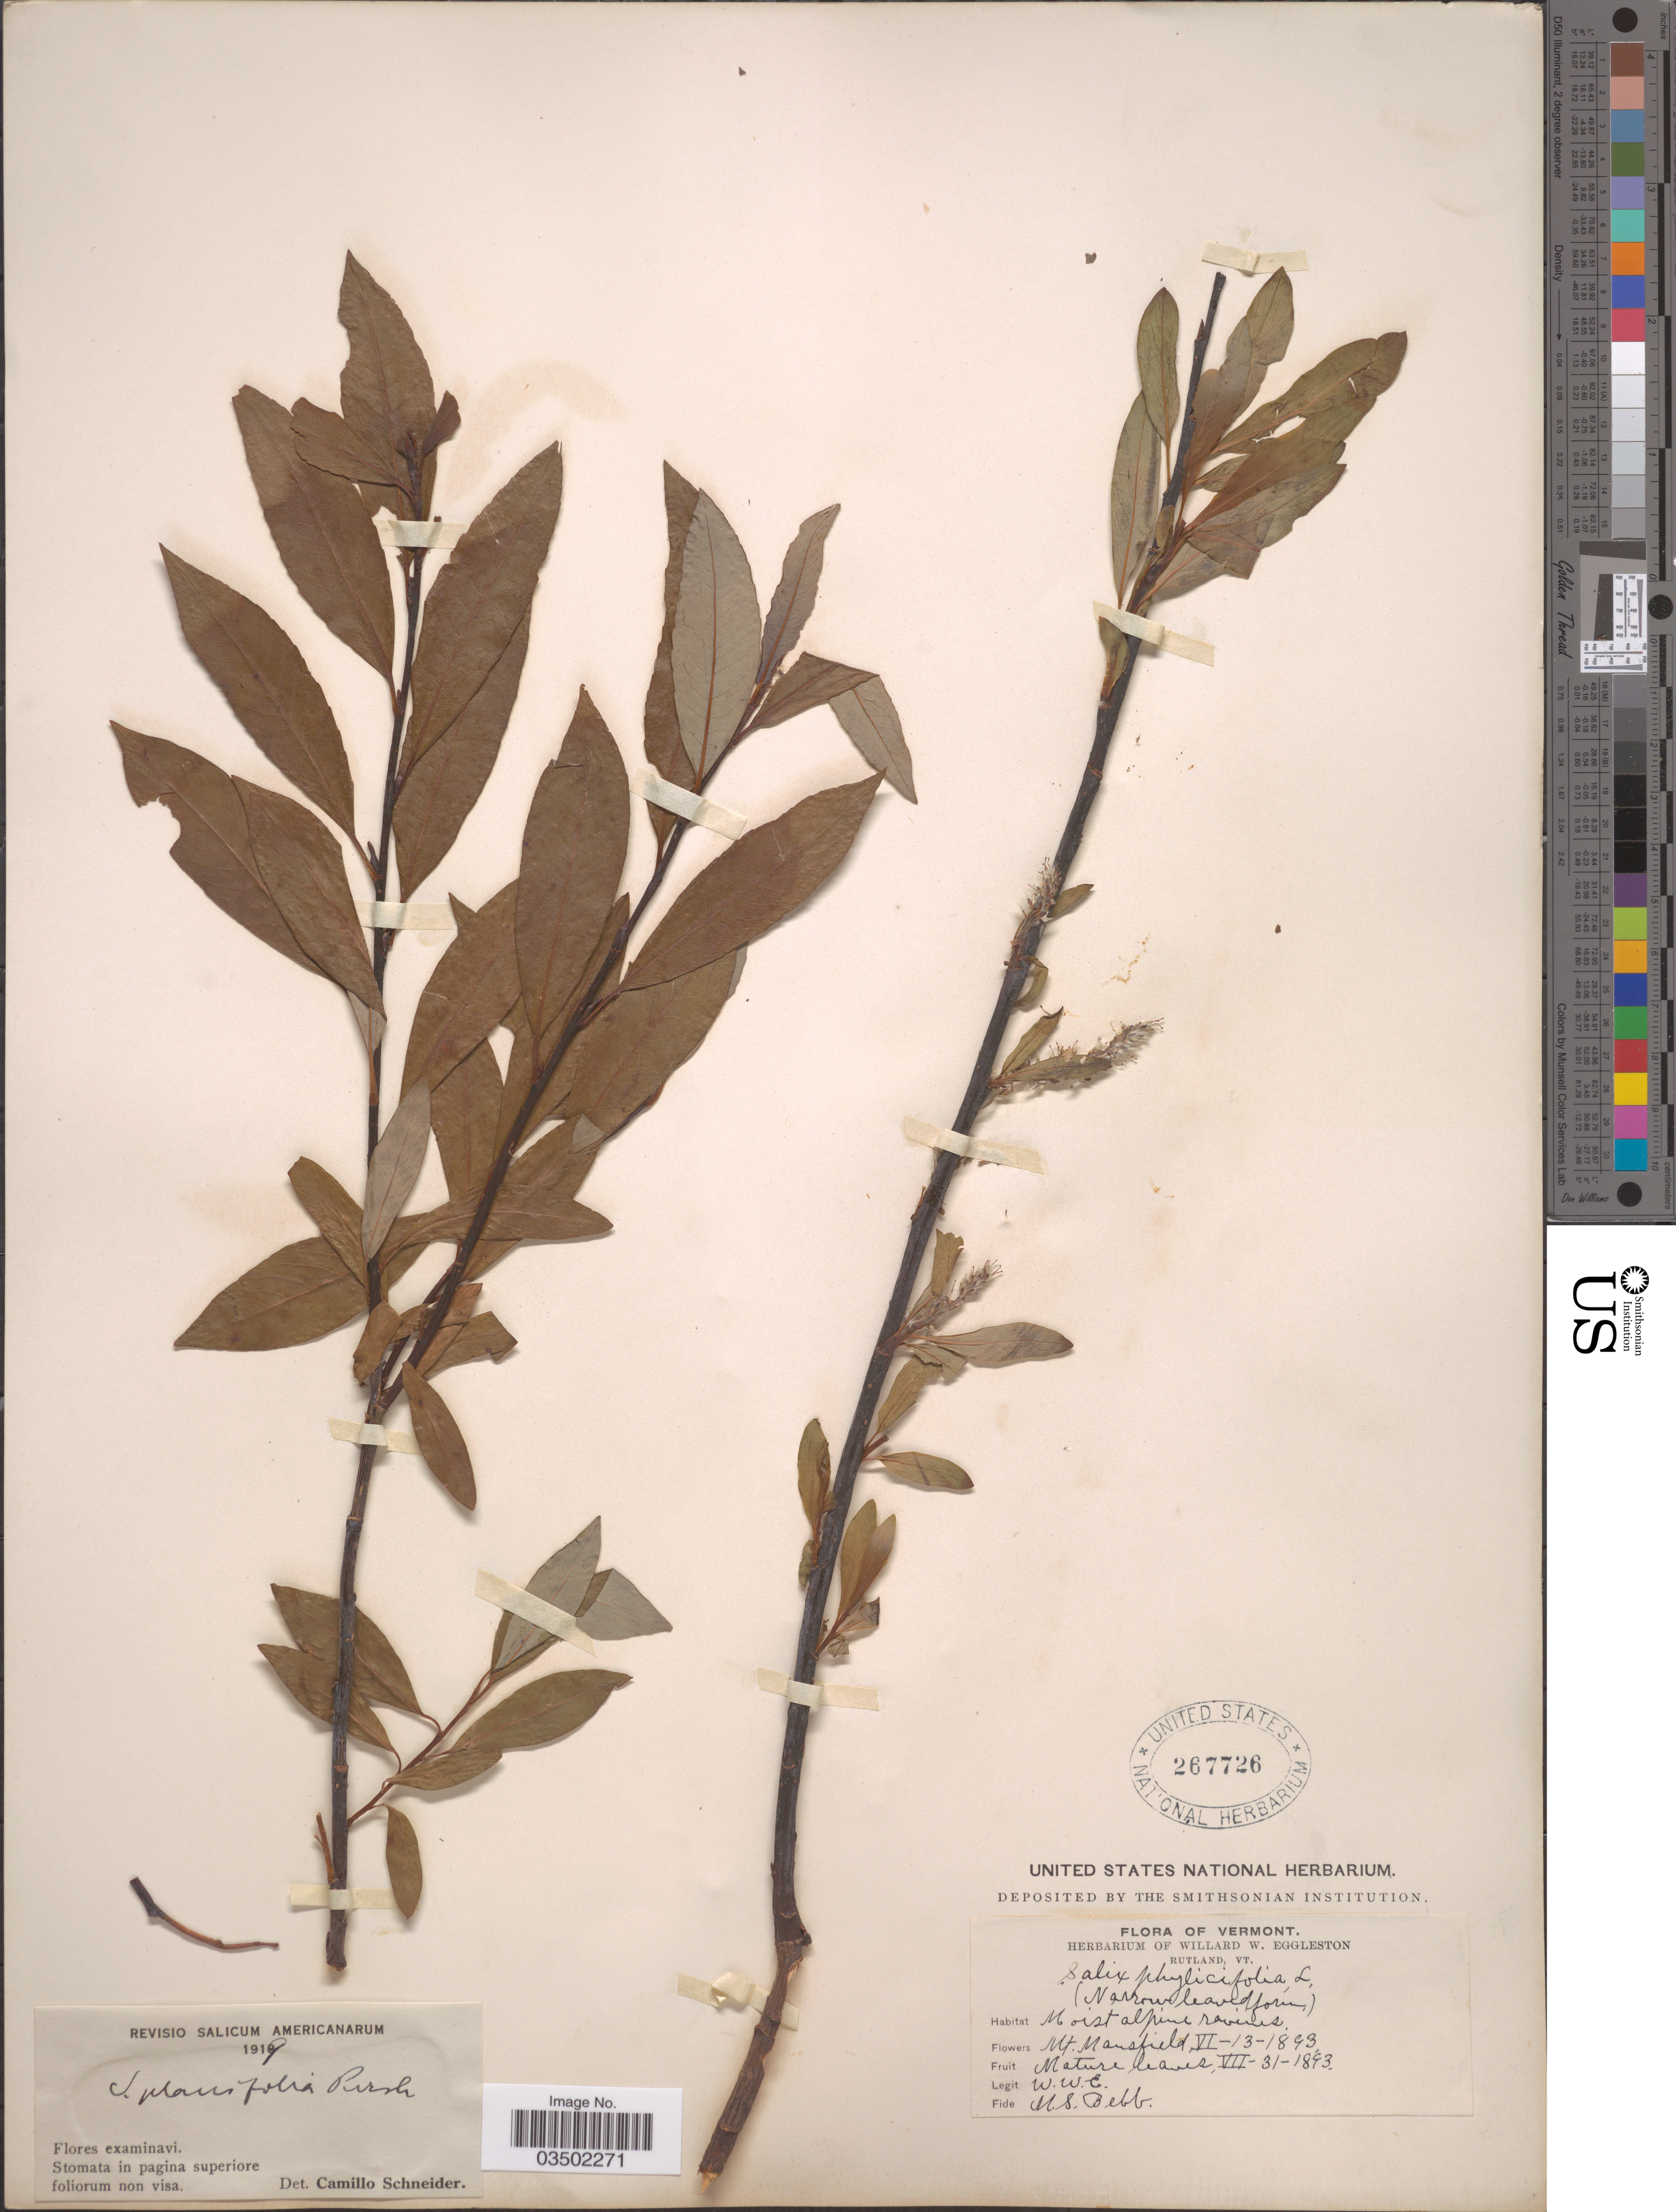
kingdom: Plantae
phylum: Tracheophyta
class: Magnoliopsida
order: Malpighiales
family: Salicaceae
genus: Salix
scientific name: Salix planifolia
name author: Pursh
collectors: W. W. Eggleston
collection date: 1893-06-13/1893-07-31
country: United States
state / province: Vermont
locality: Moist alpine ravines.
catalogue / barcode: US 267726